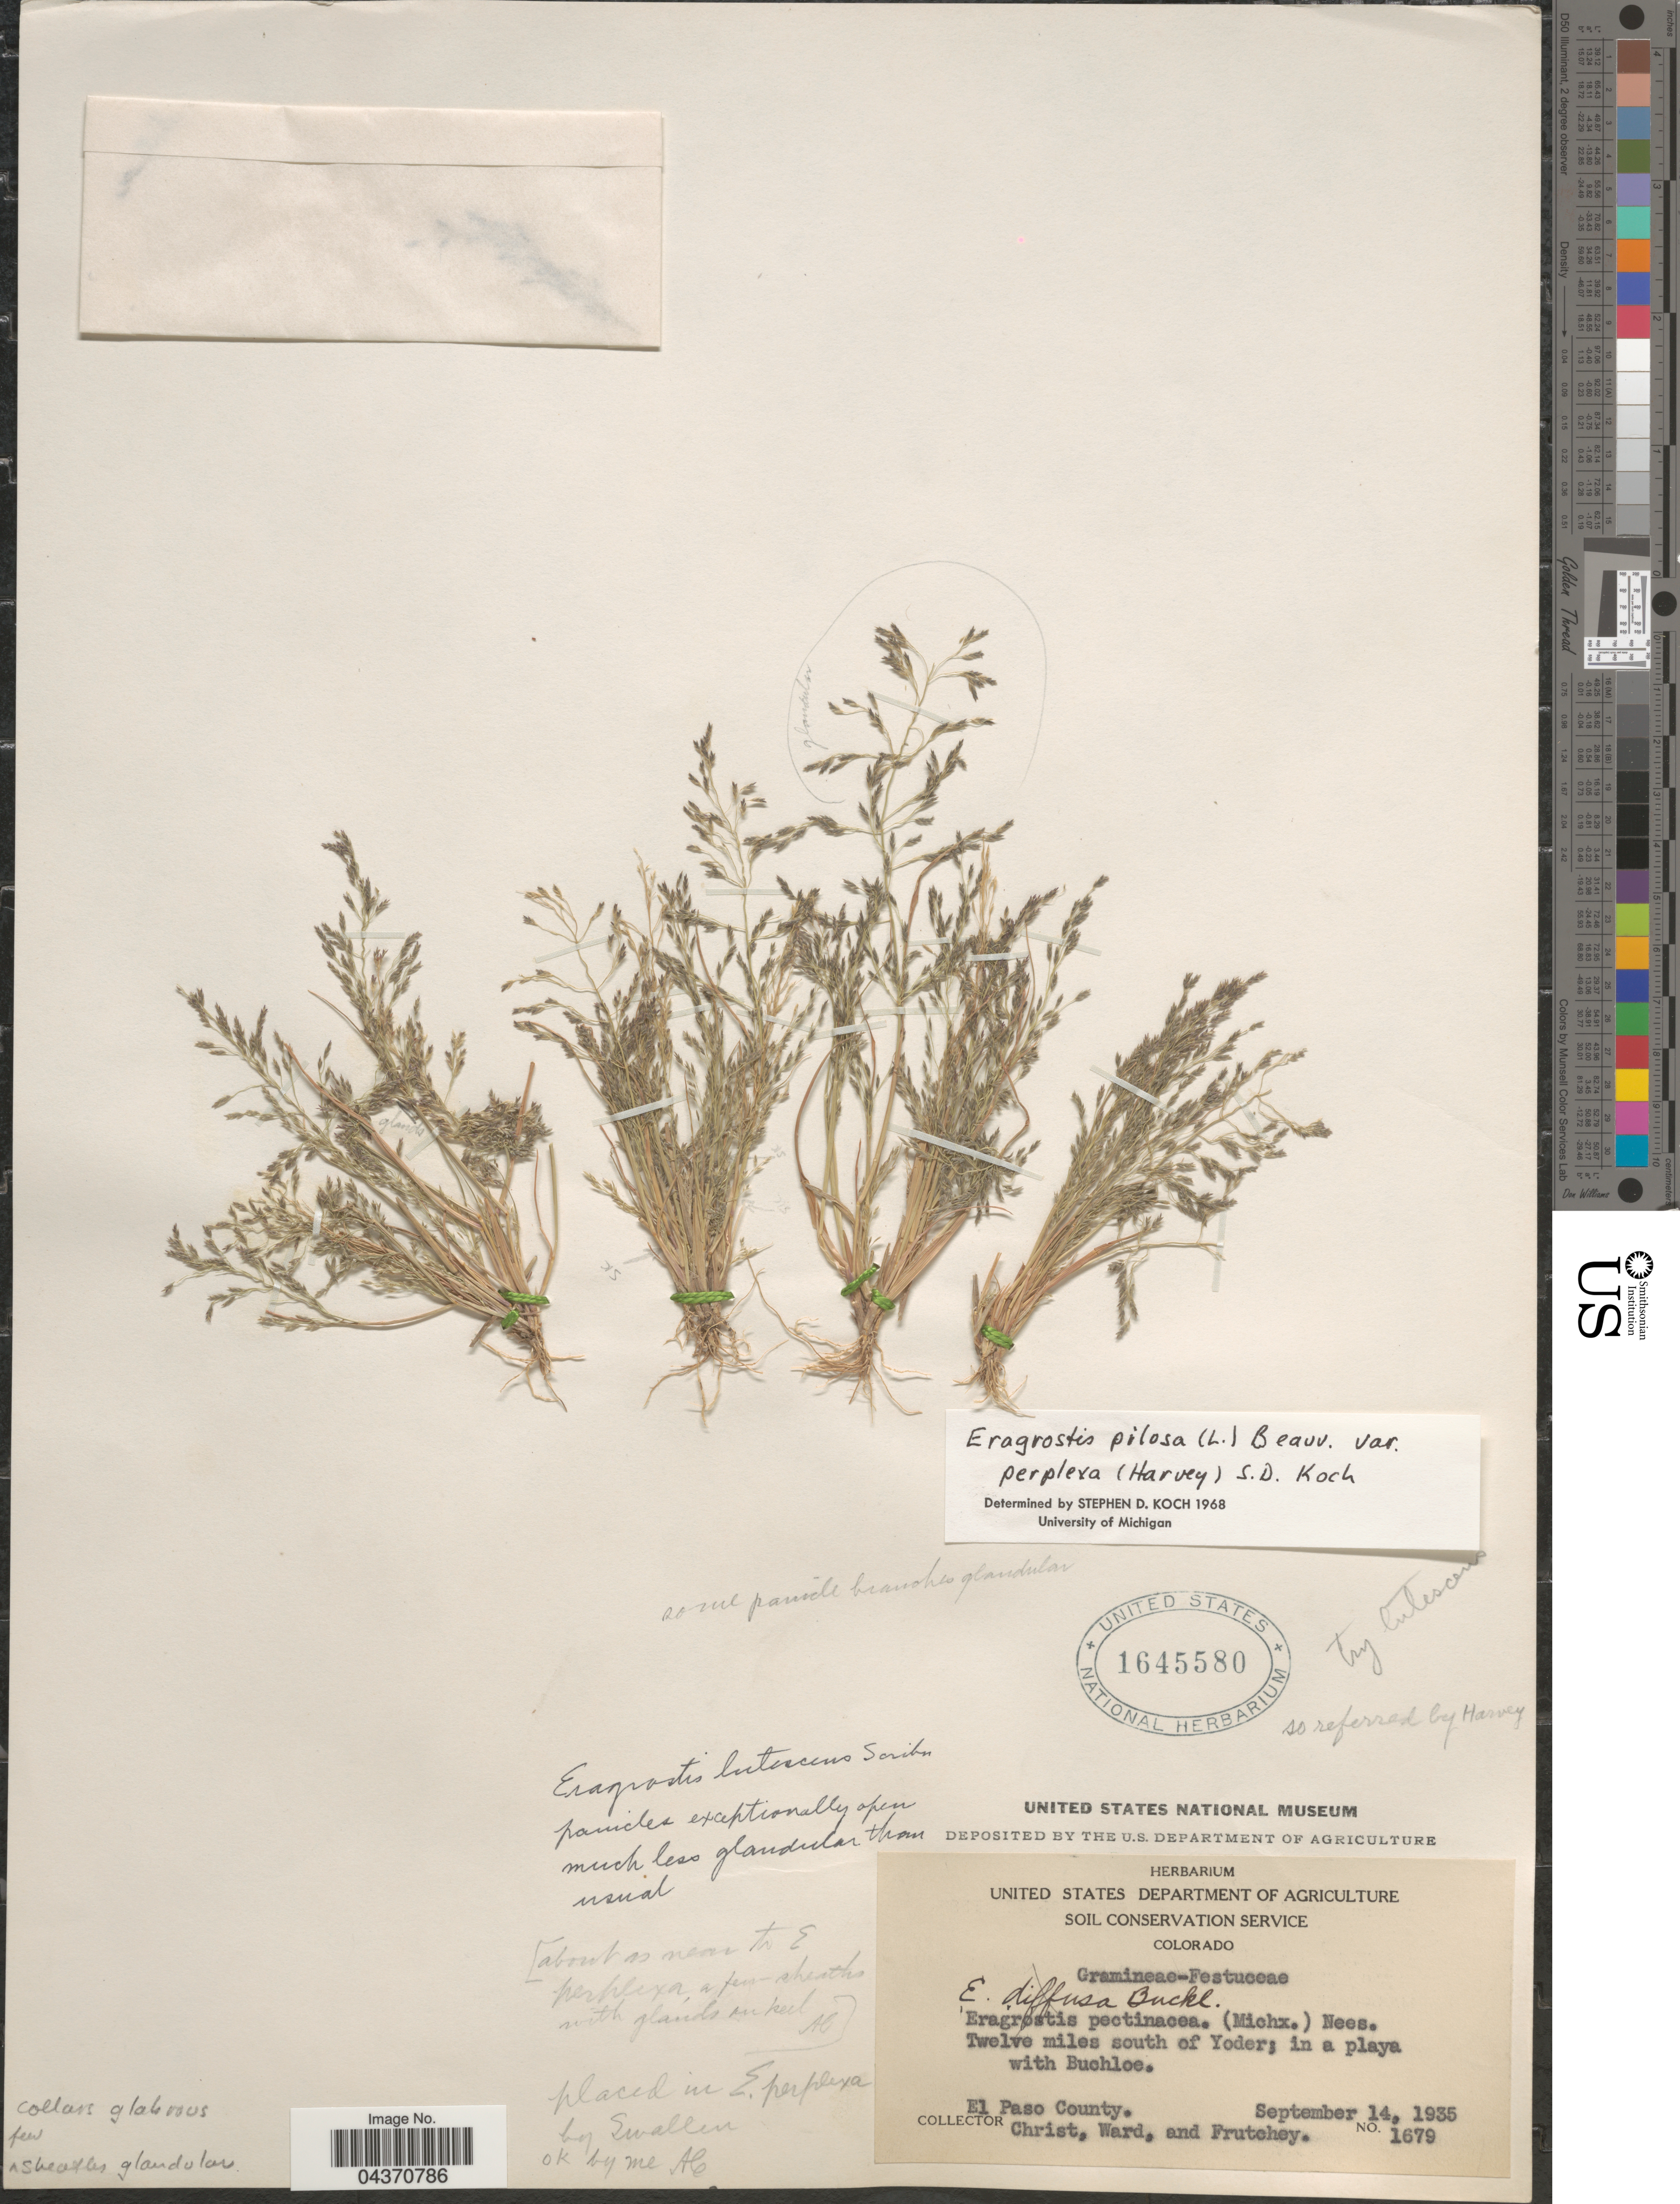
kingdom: Plantae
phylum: Tracheophyta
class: Liliopsida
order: Poales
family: Poaceae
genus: Eragrostis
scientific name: Eragrostis pilosa var. perplexa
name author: (L.H. Harv.) S.D. Koch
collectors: Christ, -- Ward & Frutchey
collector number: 1679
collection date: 1935-09-14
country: United States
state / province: Colorado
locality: Twelve miles south of Yoder; in a playa with Buchloe. El Paso County.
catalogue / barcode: US 1645580